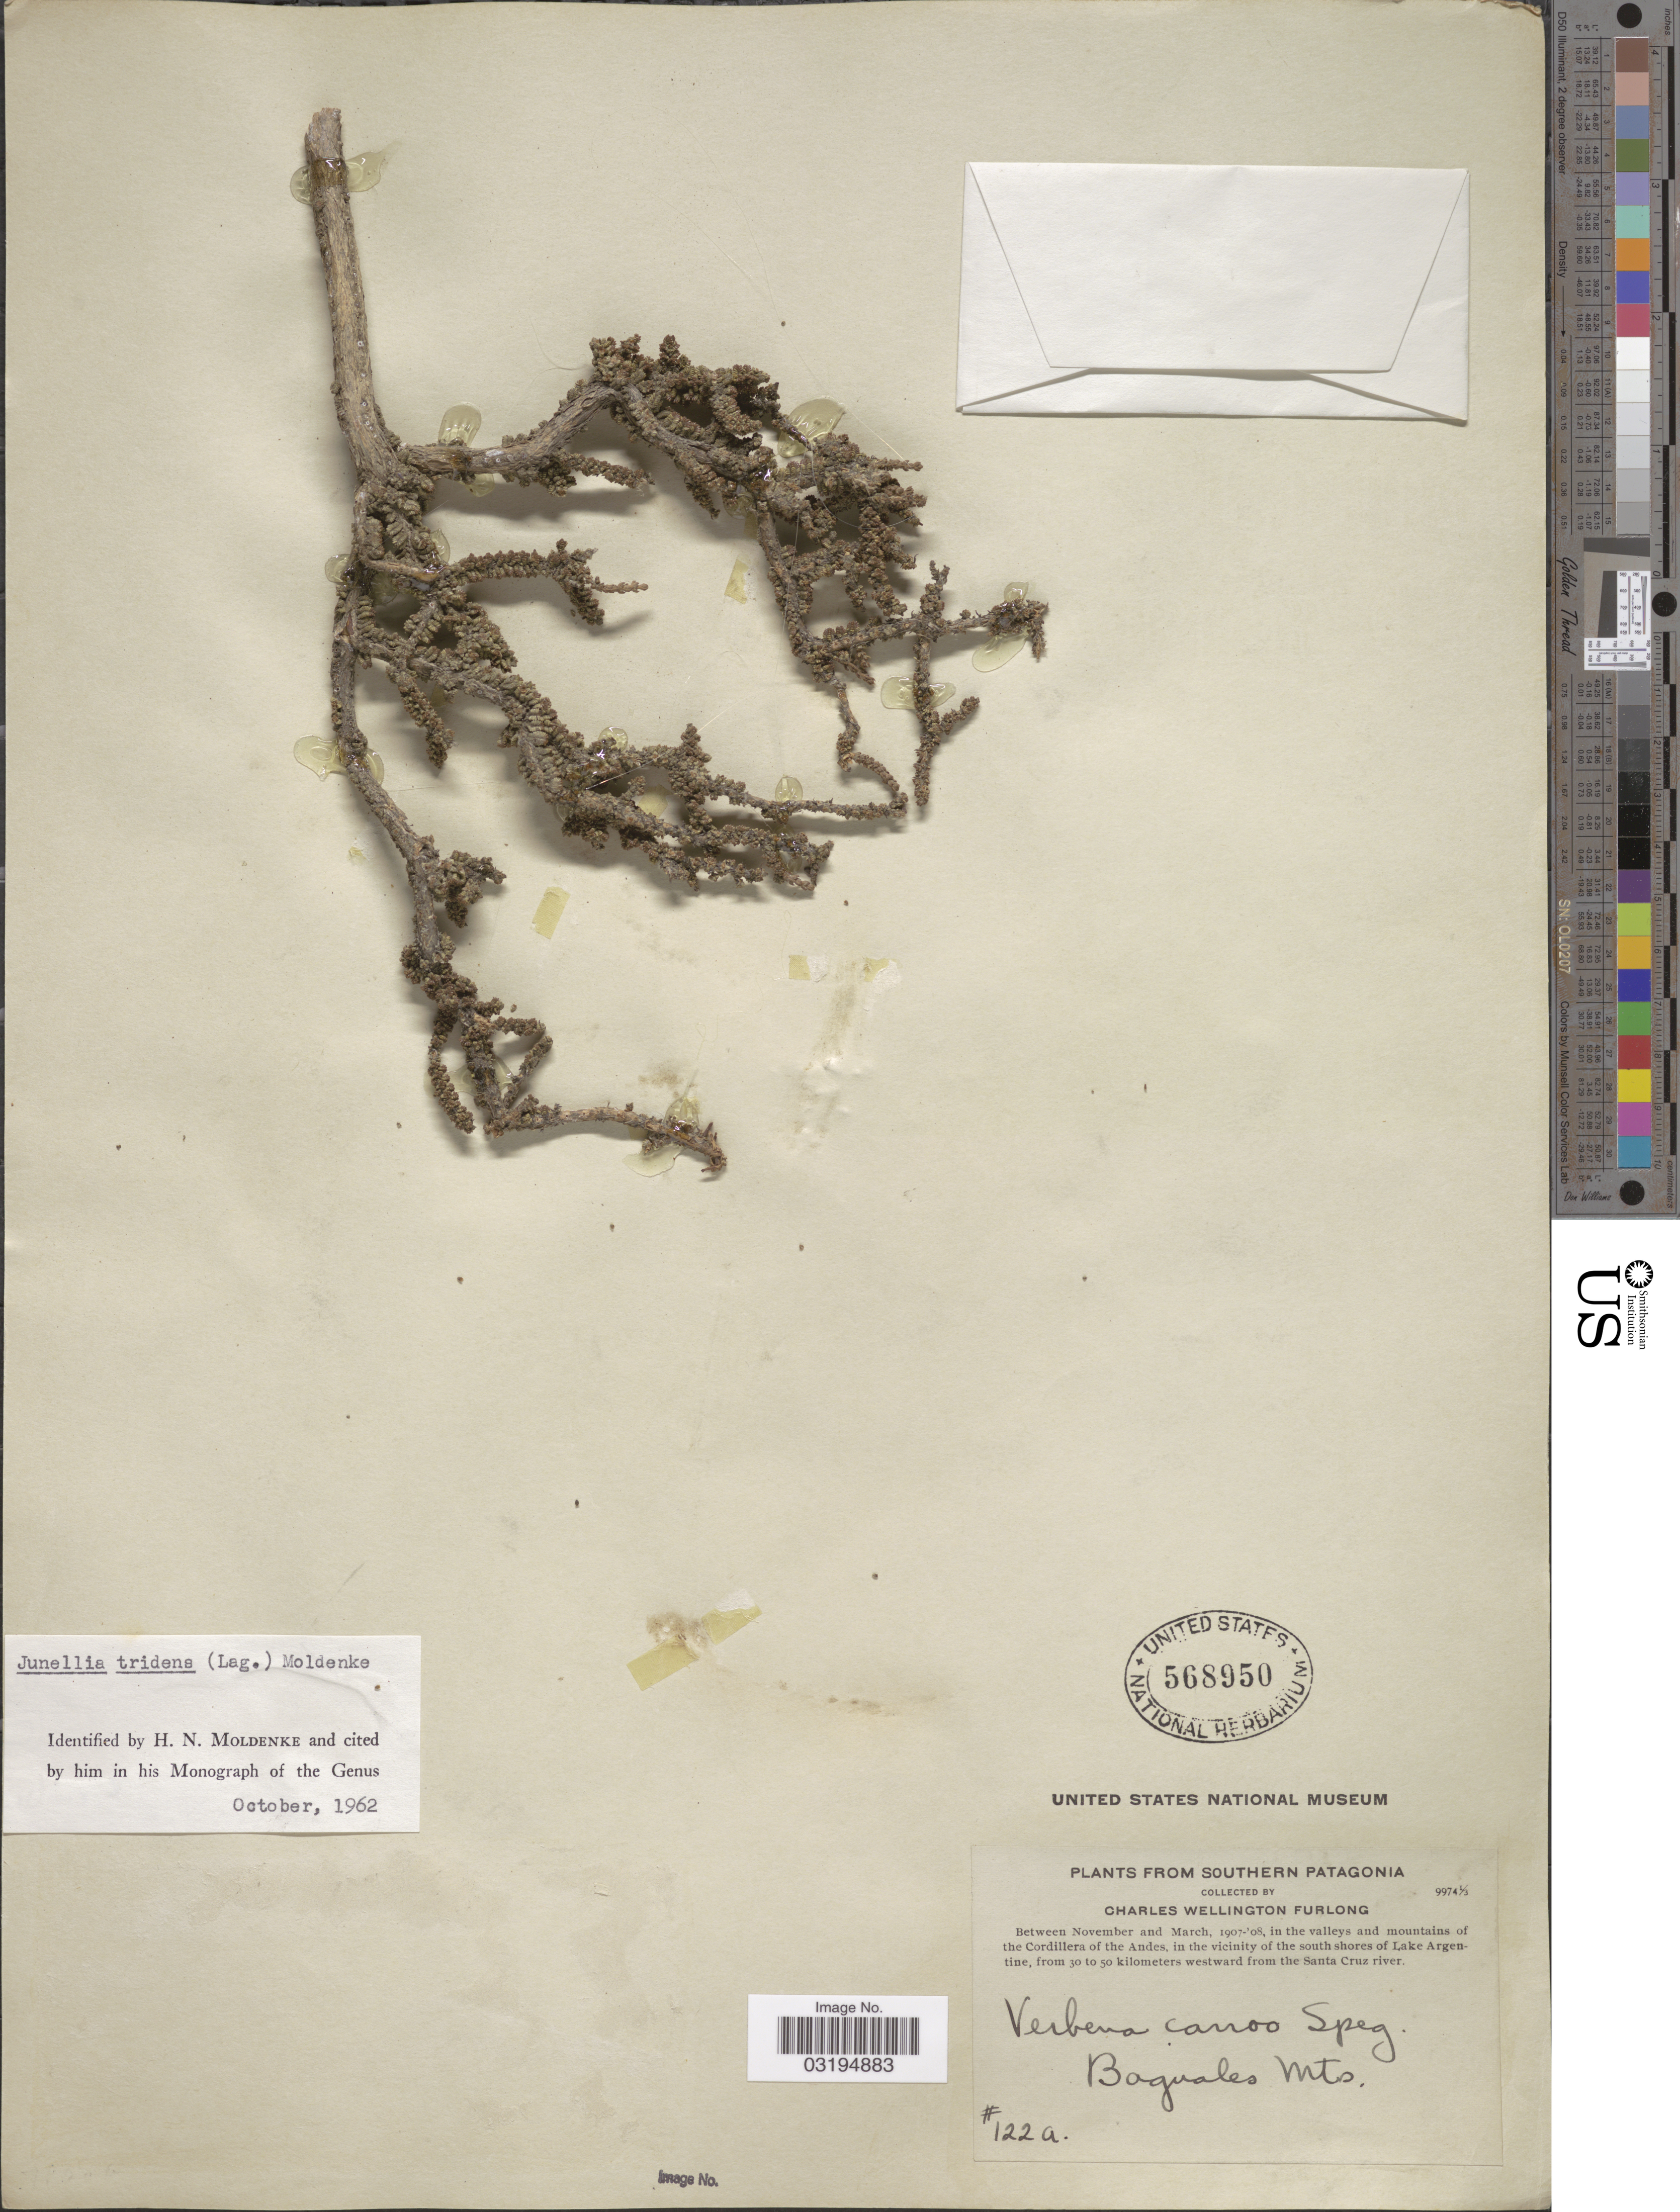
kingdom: Plantae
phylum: Tracheophyta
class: Magnoliopsida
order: Lamiales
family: Verbenaceae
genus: Junellia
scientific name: Junellia tridens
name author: (Lag.) Moldenke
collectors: C. Furlong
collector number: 122a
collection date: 1907-11/1908-03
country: Argentina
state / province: Santa Cruz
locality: Southern Patagonia, in the valleys and mountains of the Cordillera of the Andes, in the vicinity of the south shores of Lake Argentine, from 30 to 50 kilometers westward from the Santa Cruz river. Baguales Mts.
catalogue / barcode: US 568950